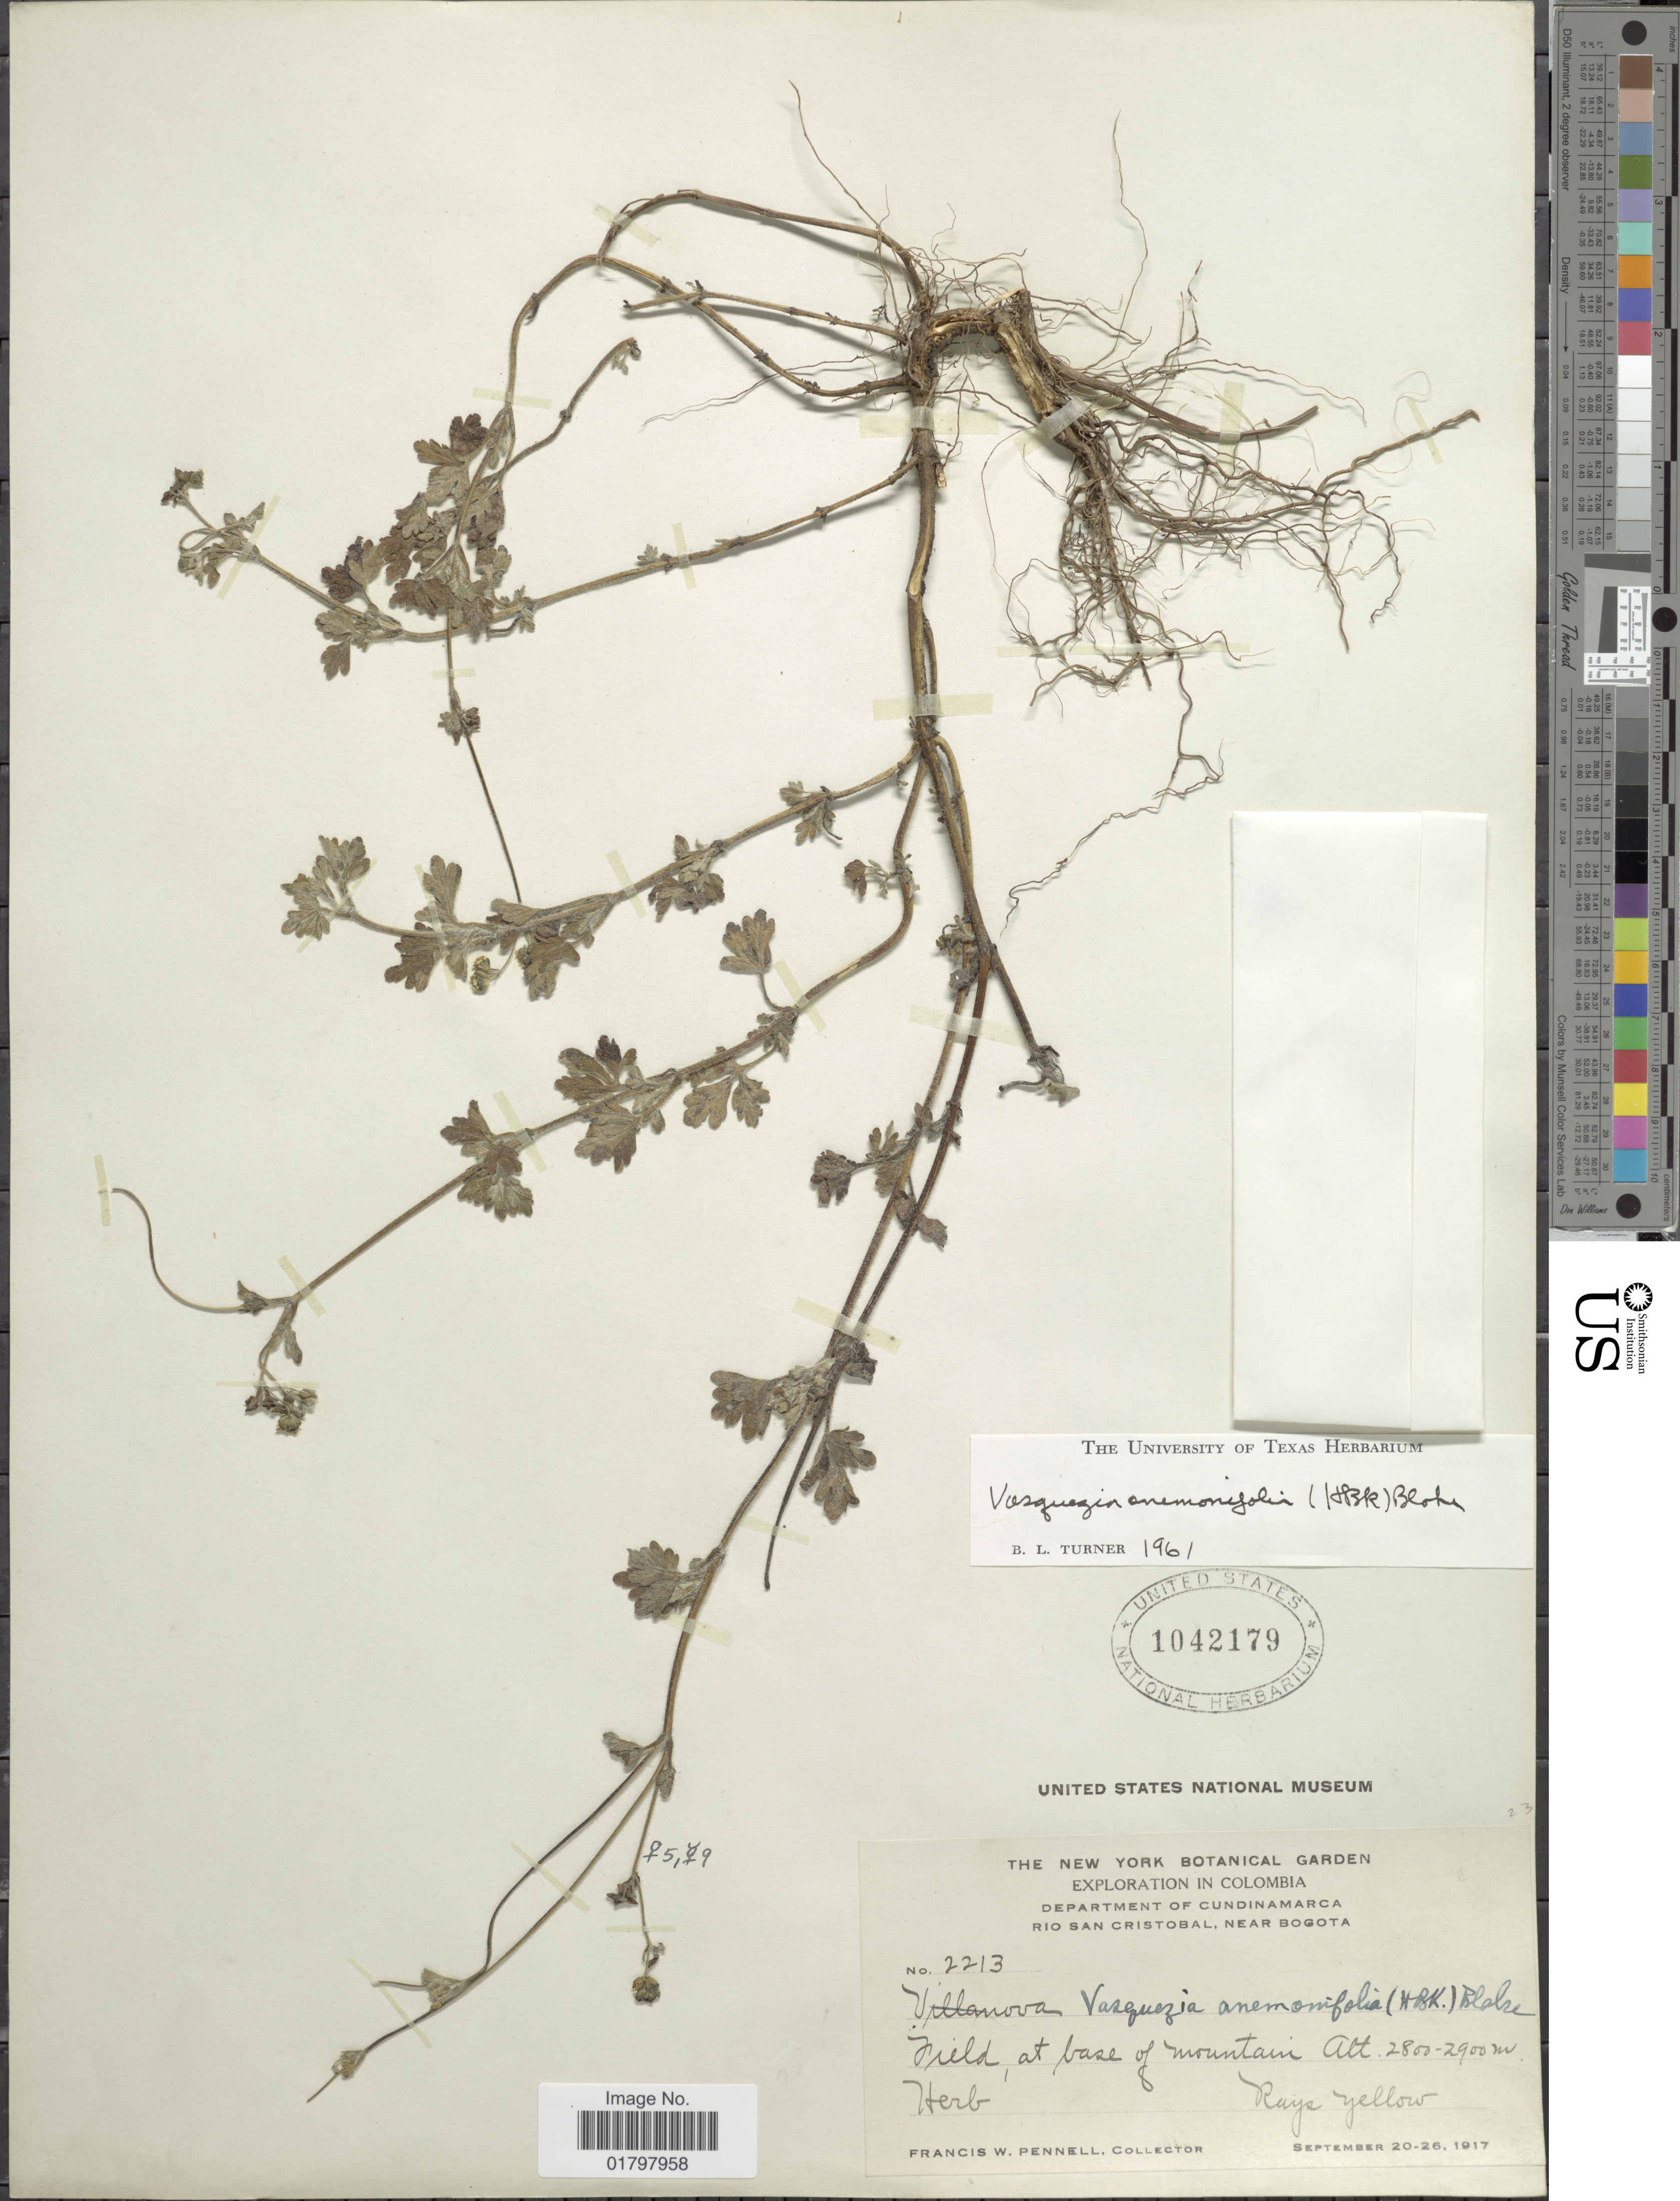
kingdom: Plantae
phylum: Tracheophyta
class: Magnoliopsida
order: Asterales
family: Asteraceae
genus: Vasquesia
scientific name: Vasquesia anemonifolia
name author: (Kunth) Less.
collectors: F. W. Pennell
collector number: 2213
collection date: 1917-09-20/1917-09-26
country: Colombia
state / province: Cundinamarca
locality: Department of Cundinamarca. Rio San Cristobal, near Bogota. Field, at base of mountain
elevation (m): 2800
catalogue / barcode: US 1042179